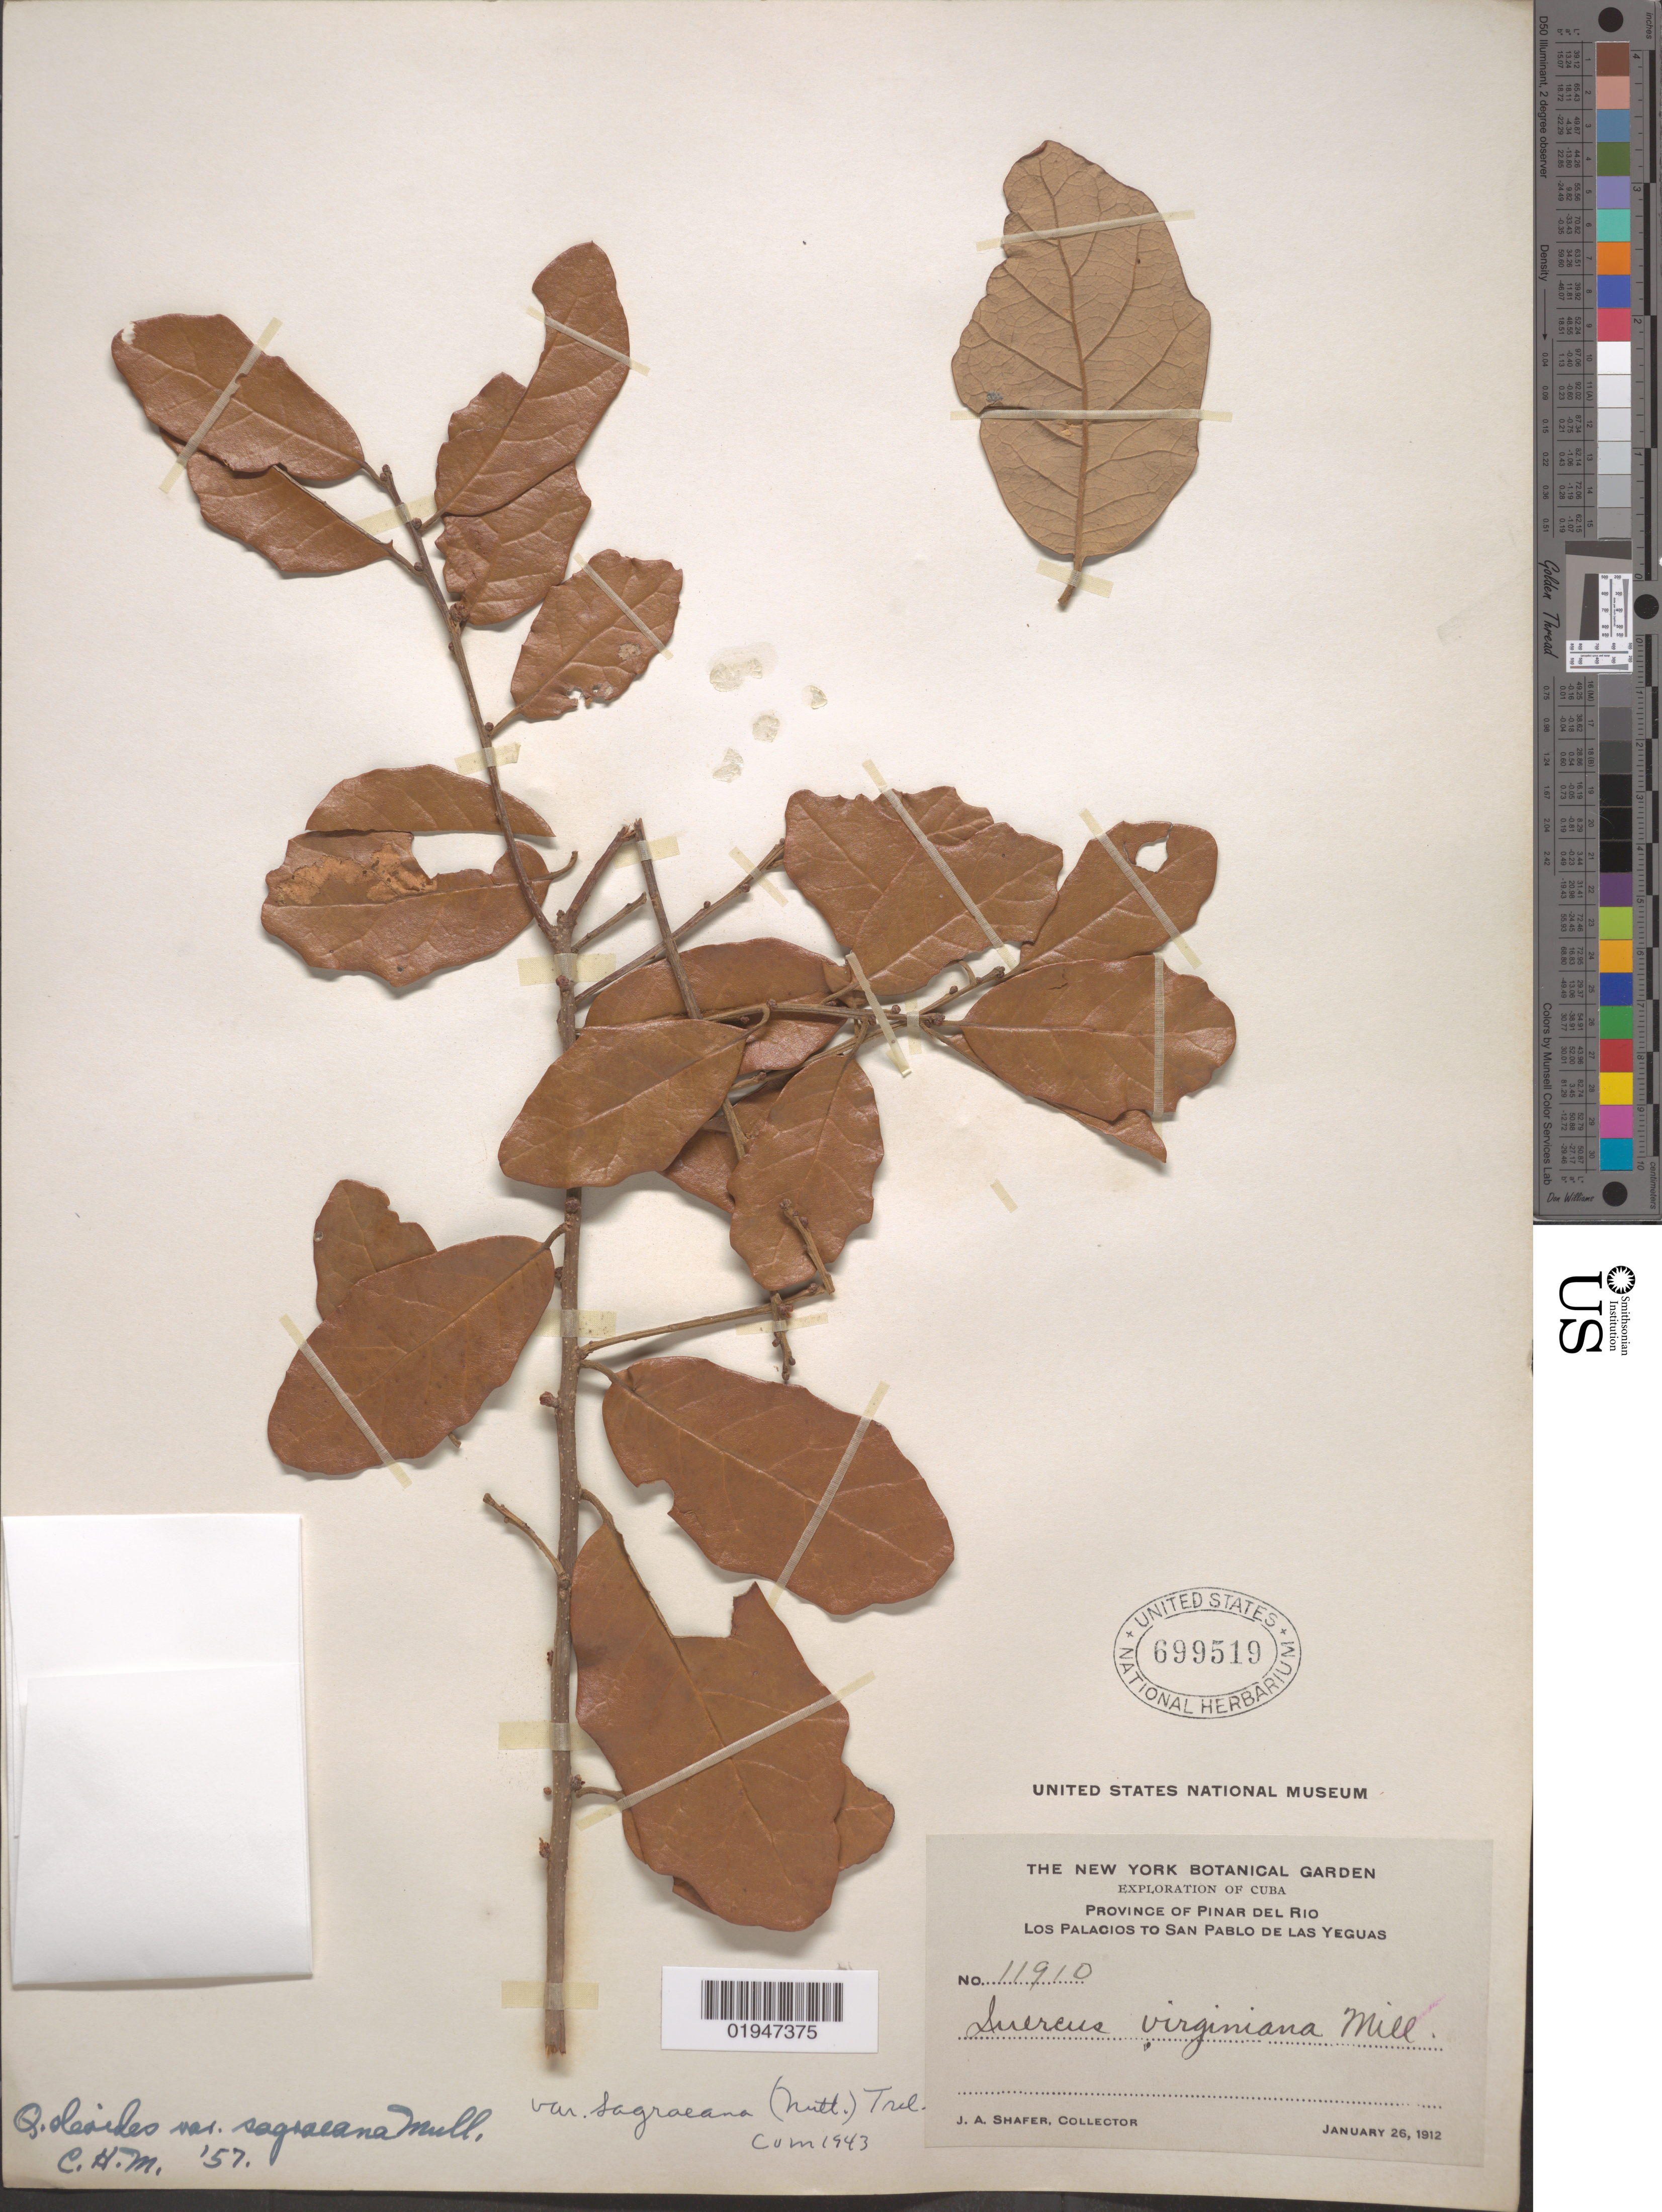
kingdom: Plantae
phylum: Tracheophyta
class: Magnoliopsida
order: Fagales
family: Fagaceae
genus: Quercus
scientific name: Quercus oleoides var. sagraeana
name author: Schltdl. & Cham.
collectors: J. A. Shafer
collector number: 11910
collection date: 1912-01-26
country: Cuba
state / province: Pinar del Rio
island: Cuba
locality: Los Palacios to San Pablo de las Yeguas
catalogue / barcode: US 699519